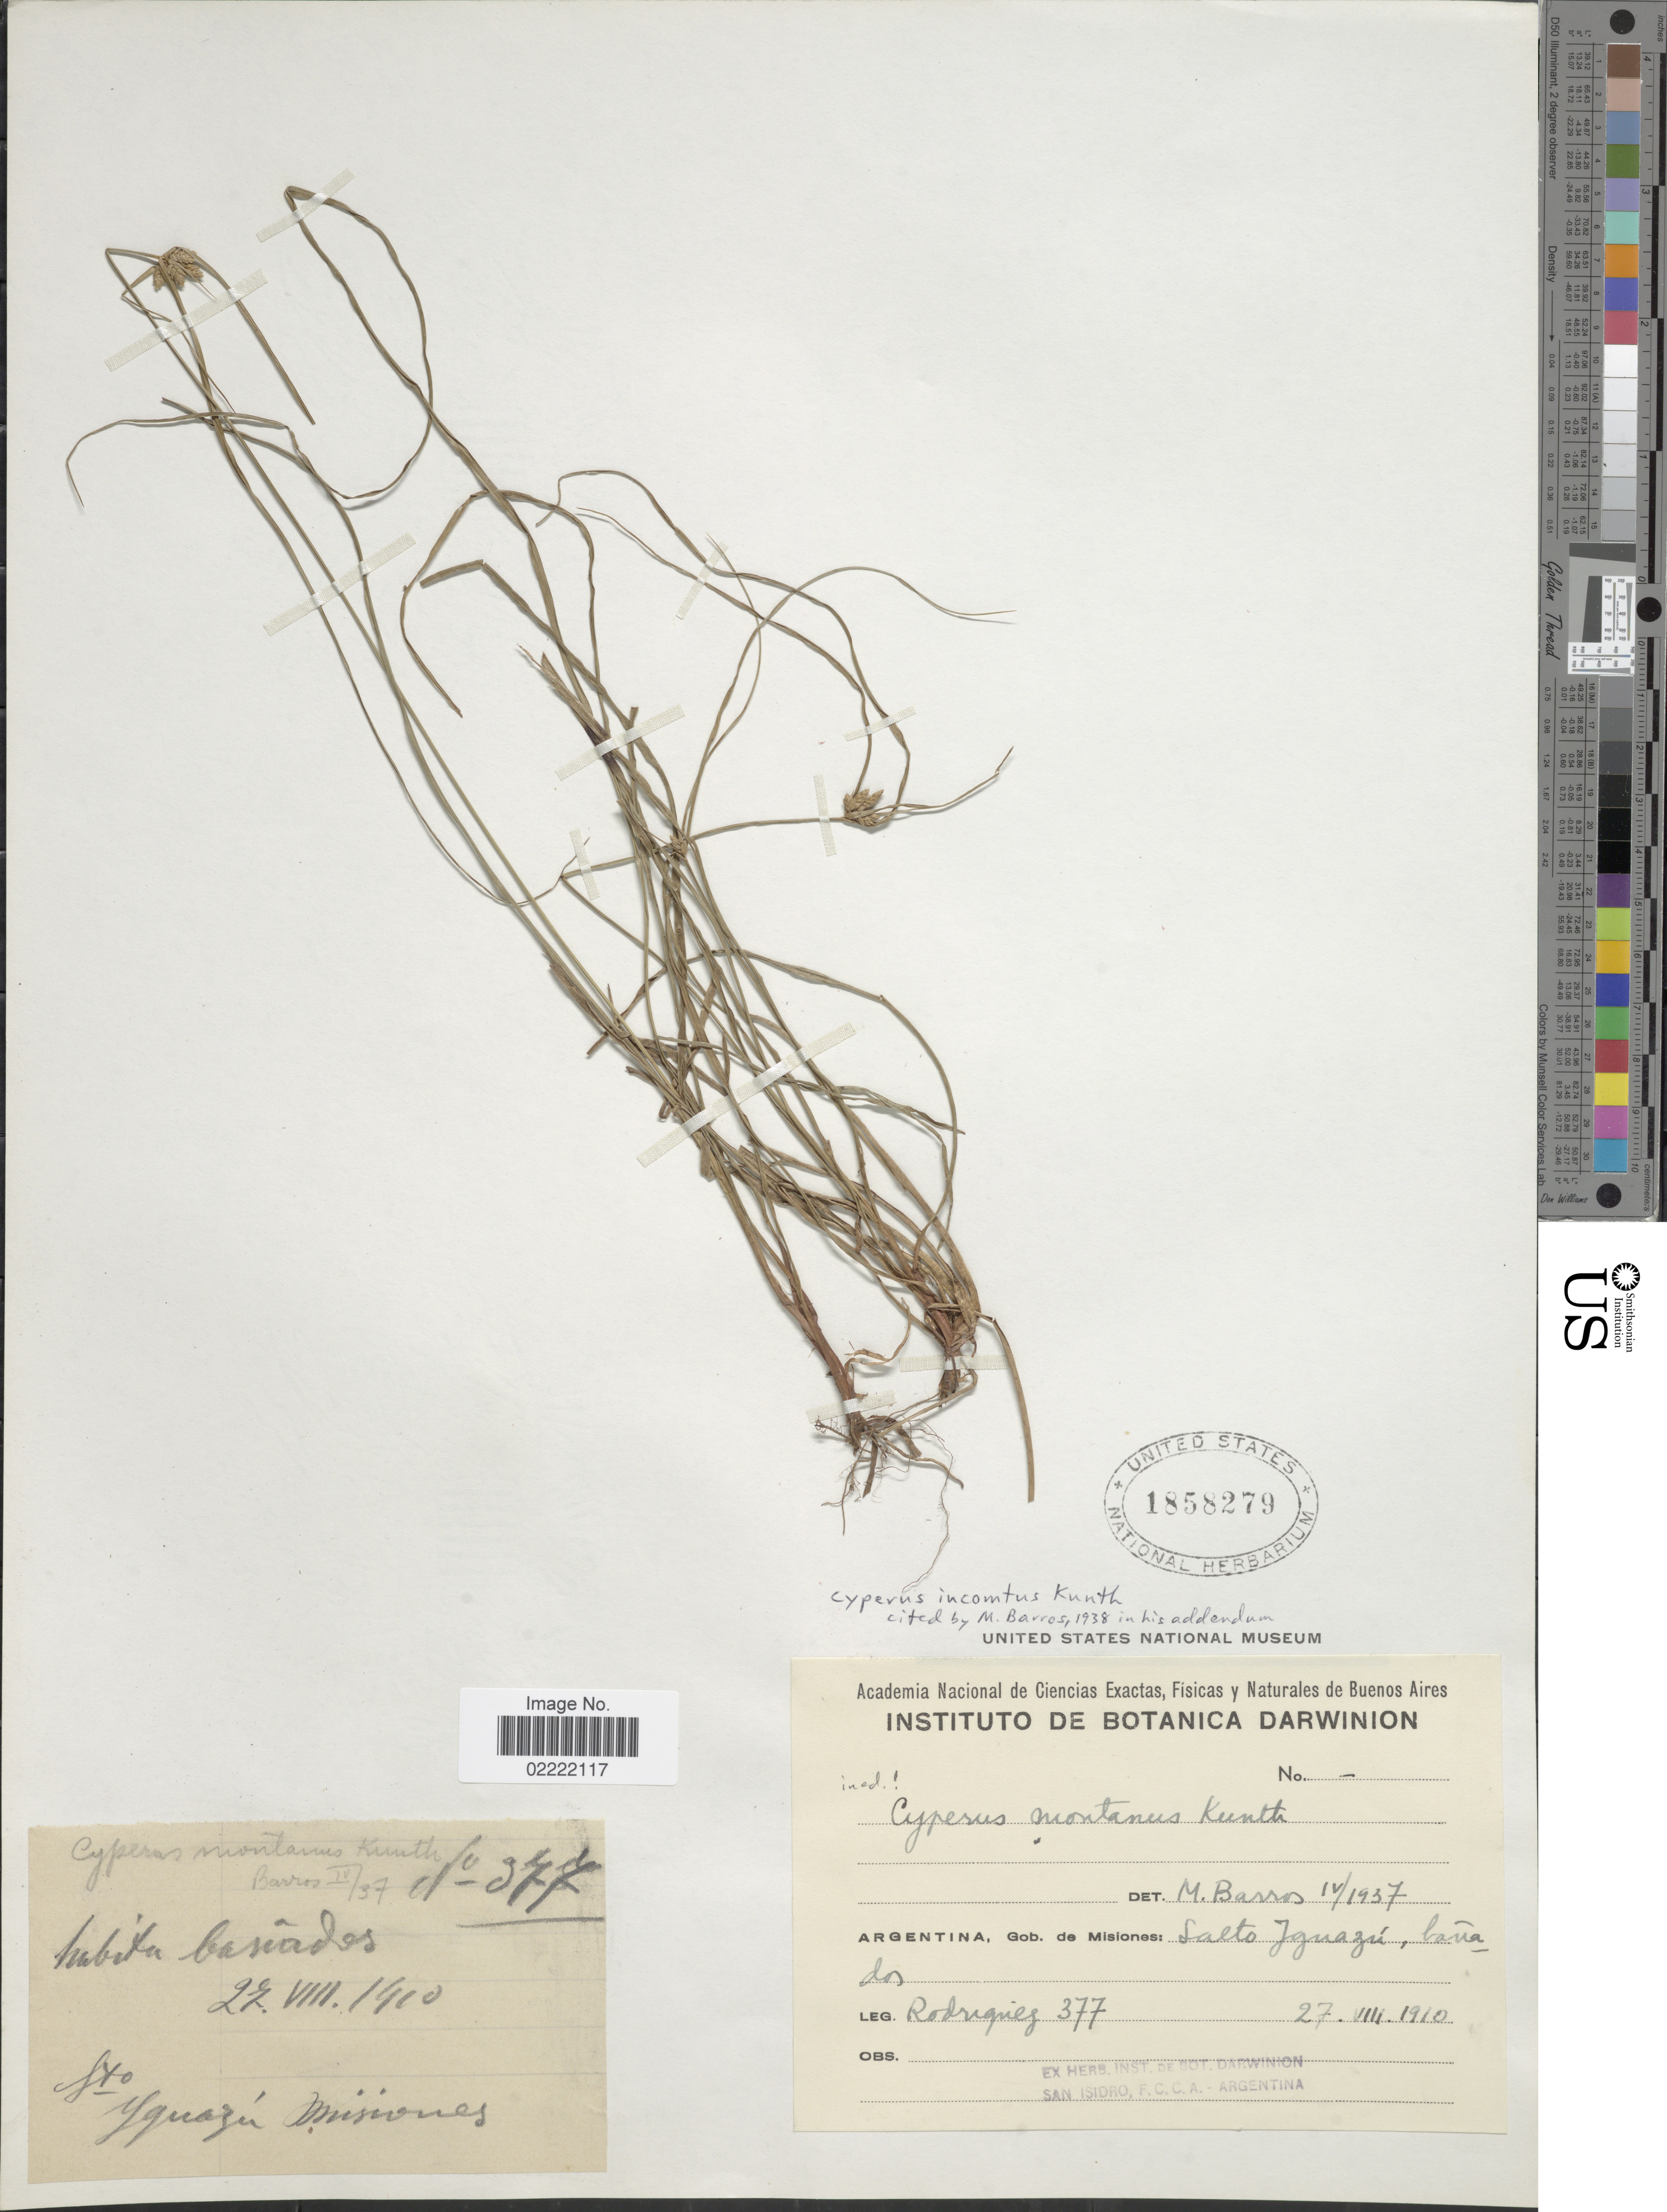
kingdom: Plantae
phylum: Tracheophyta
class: Liliopsida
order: Poales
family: Cyperaceae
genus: Cyperus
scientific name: Cyperus incomtus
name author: Kunth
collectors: Rodriguez, --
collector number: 377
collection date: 1910-08-27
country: Argentina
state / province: Misiones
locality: Gob de Misiones: Salto Iguazú, lañados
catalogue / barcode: US 1858279